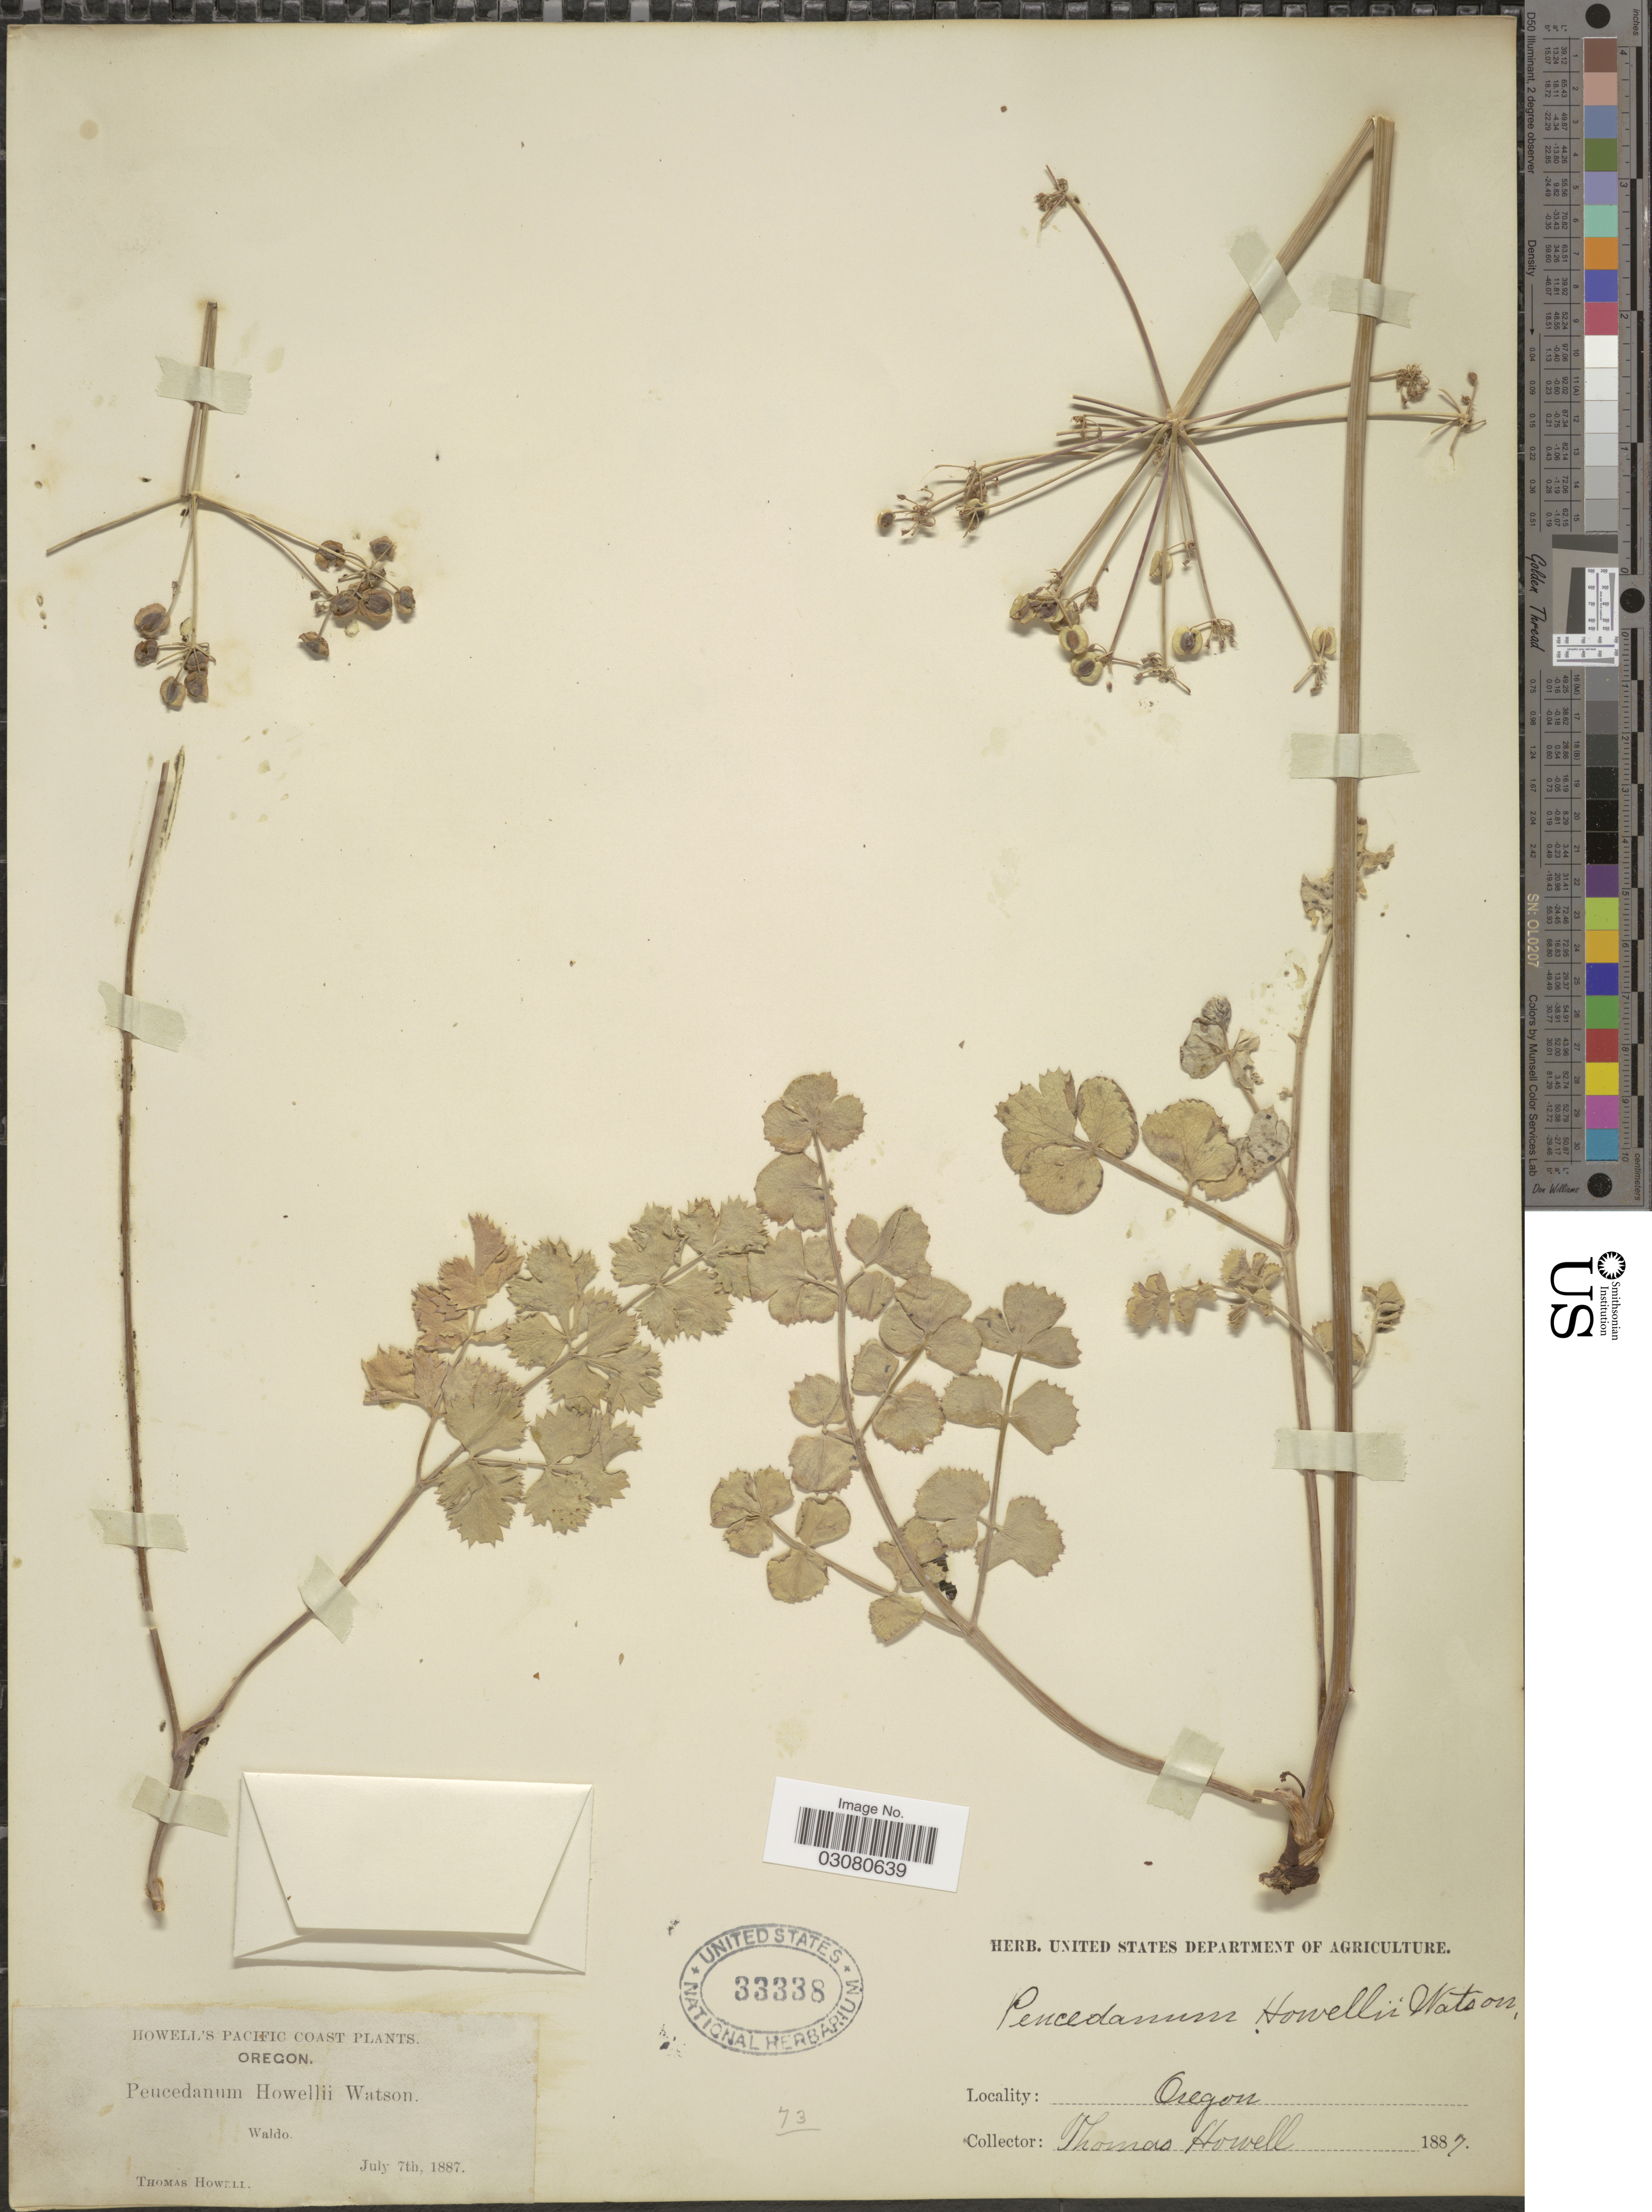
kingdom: Plantae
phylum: Tracheophyta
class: Magnoliopsida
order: Apiales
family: Apiaceae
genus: Drudeophytum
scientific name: Drudeophytum howellii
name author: (J.M. Coult. & Rose) J.M. Coult. & Rose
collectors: T. Howell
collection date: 1887-07-07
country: United States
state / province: Oregon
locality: Pacific Coast. Waldo.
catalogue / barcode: US 33338